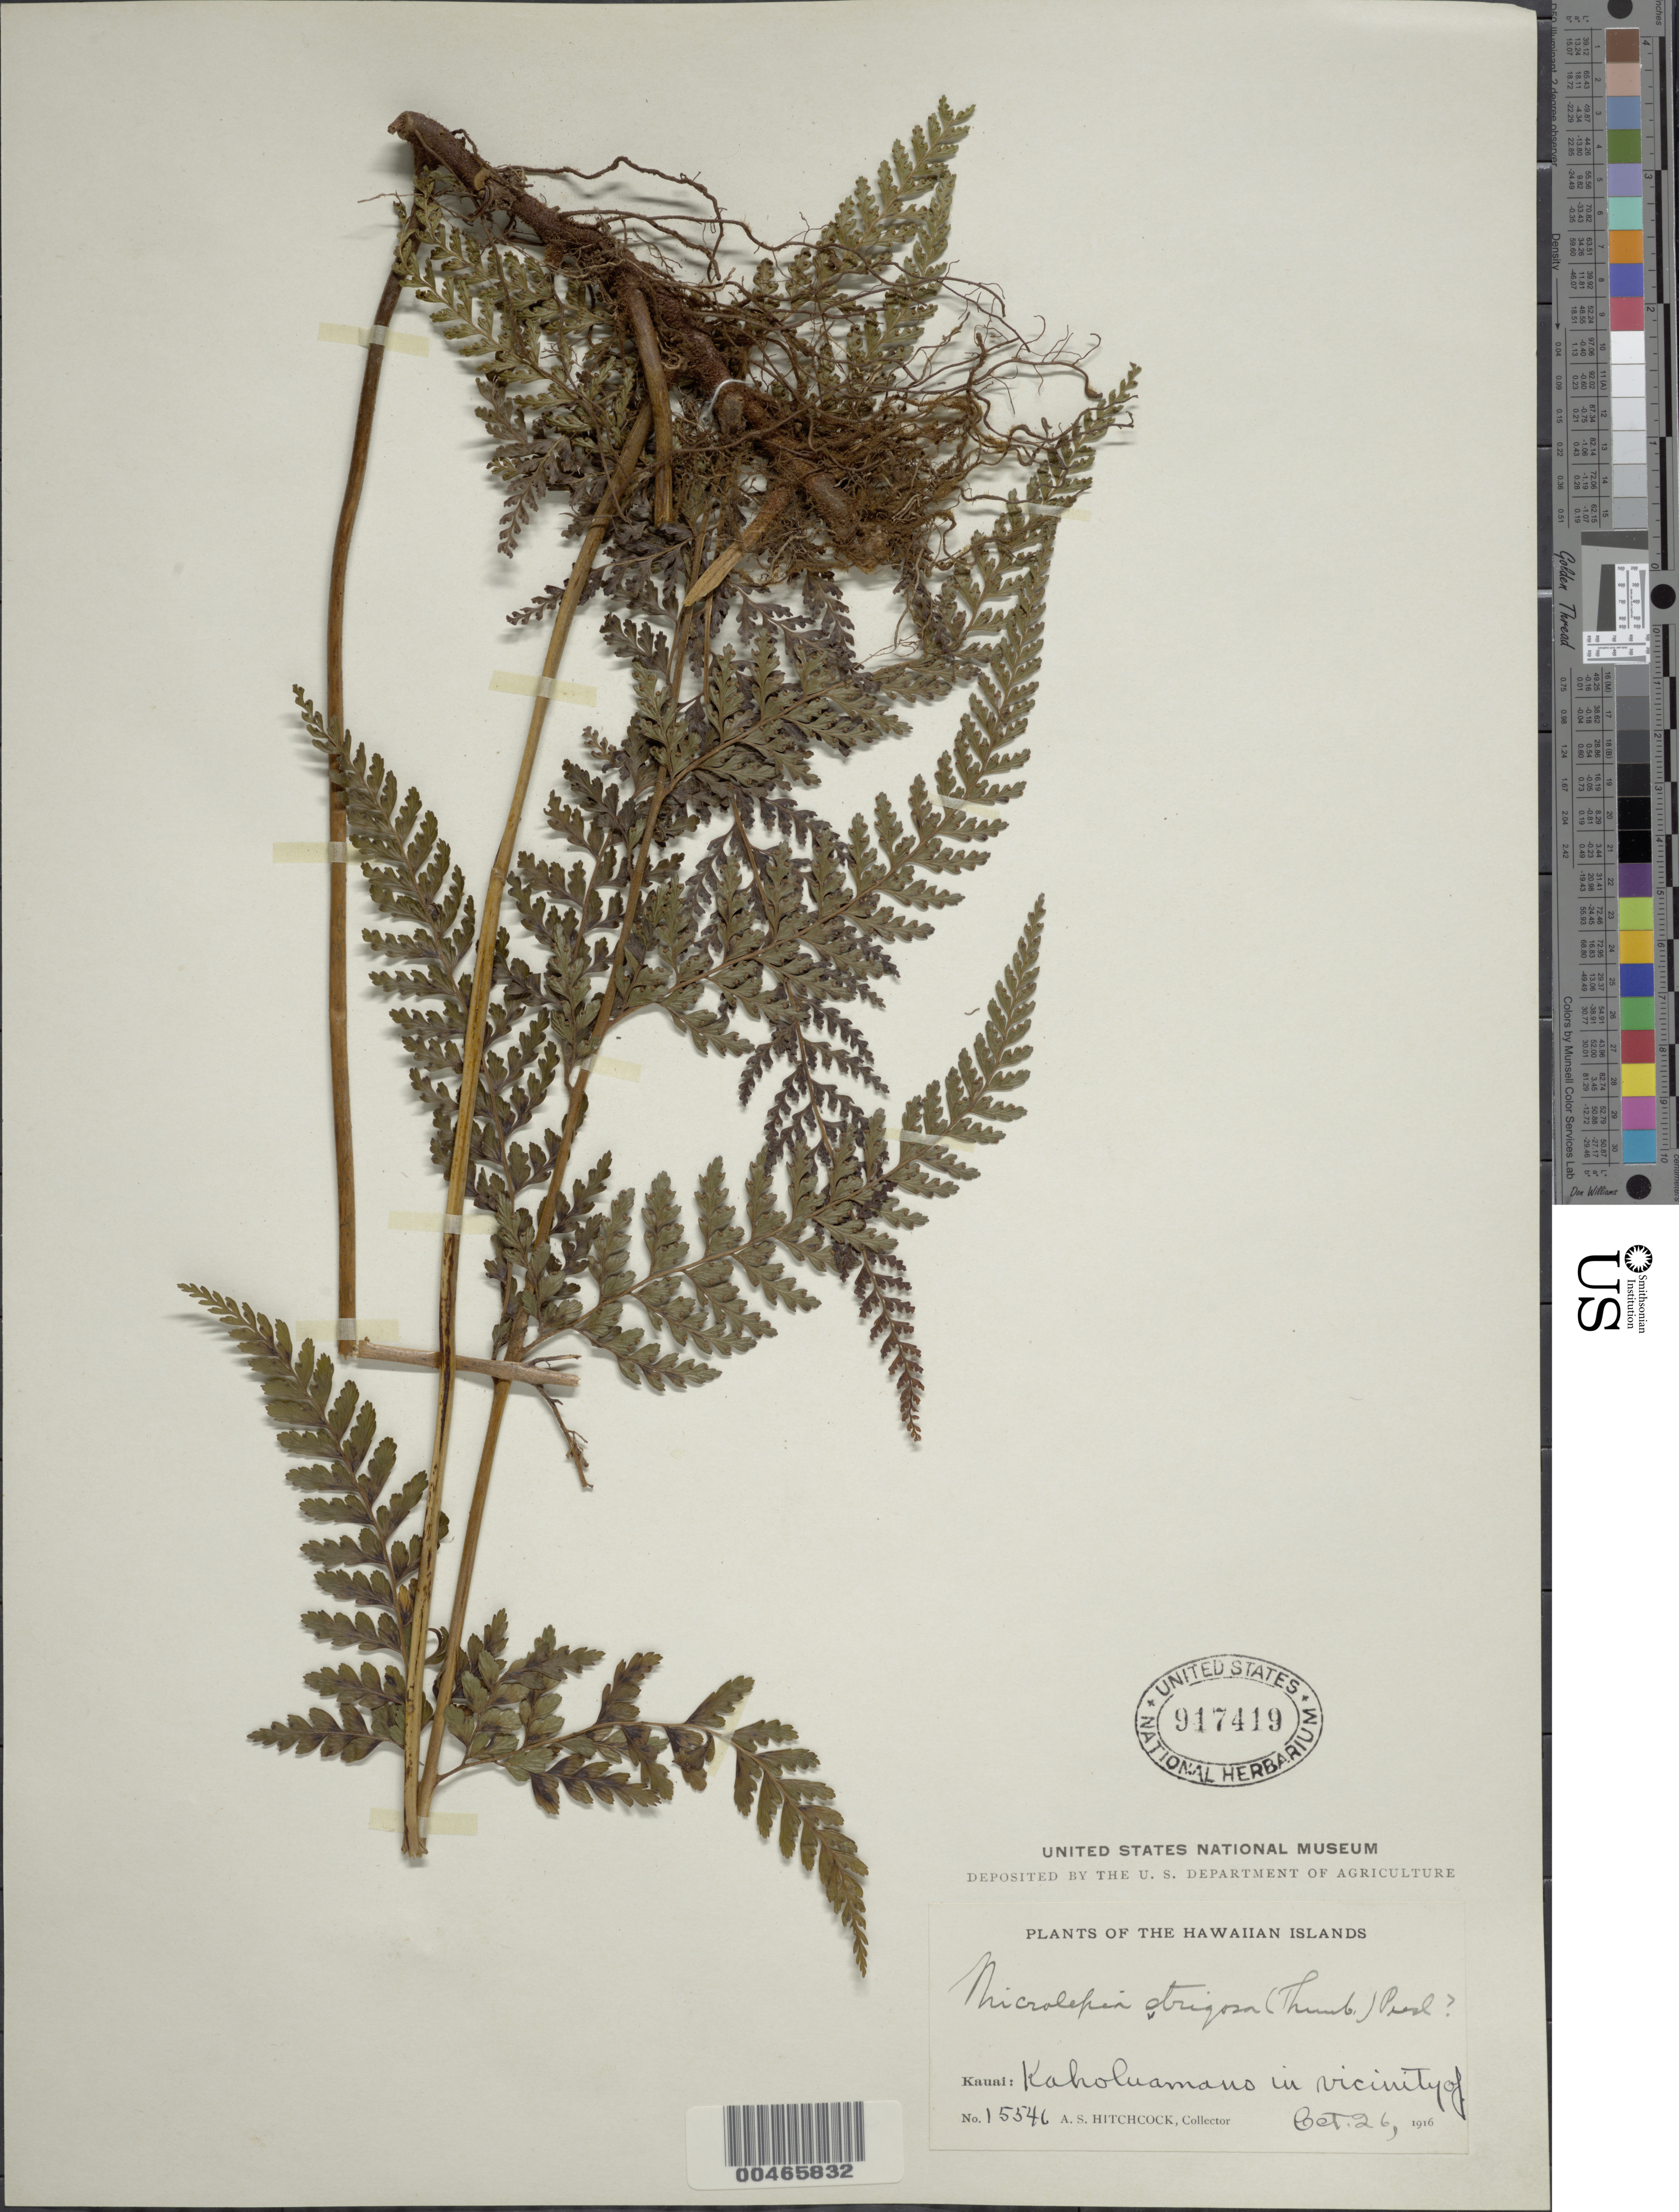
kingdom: Plantae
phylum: Tracheophyta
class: Polypodiopsida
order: Polypodiales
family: Dennstaedtiaceae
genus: Microlepia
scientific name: Microlepia strigosa var. strigosa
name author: (Thunb.) C. Presl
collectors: A. S. Hitchcock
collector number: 15546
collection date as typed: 26 Oct 1916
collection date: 1916-10-26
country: United States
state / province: Hawaii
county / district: Kauai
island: Kaua'i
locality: Kaholuamano in vicinity of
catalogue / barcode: US 917419